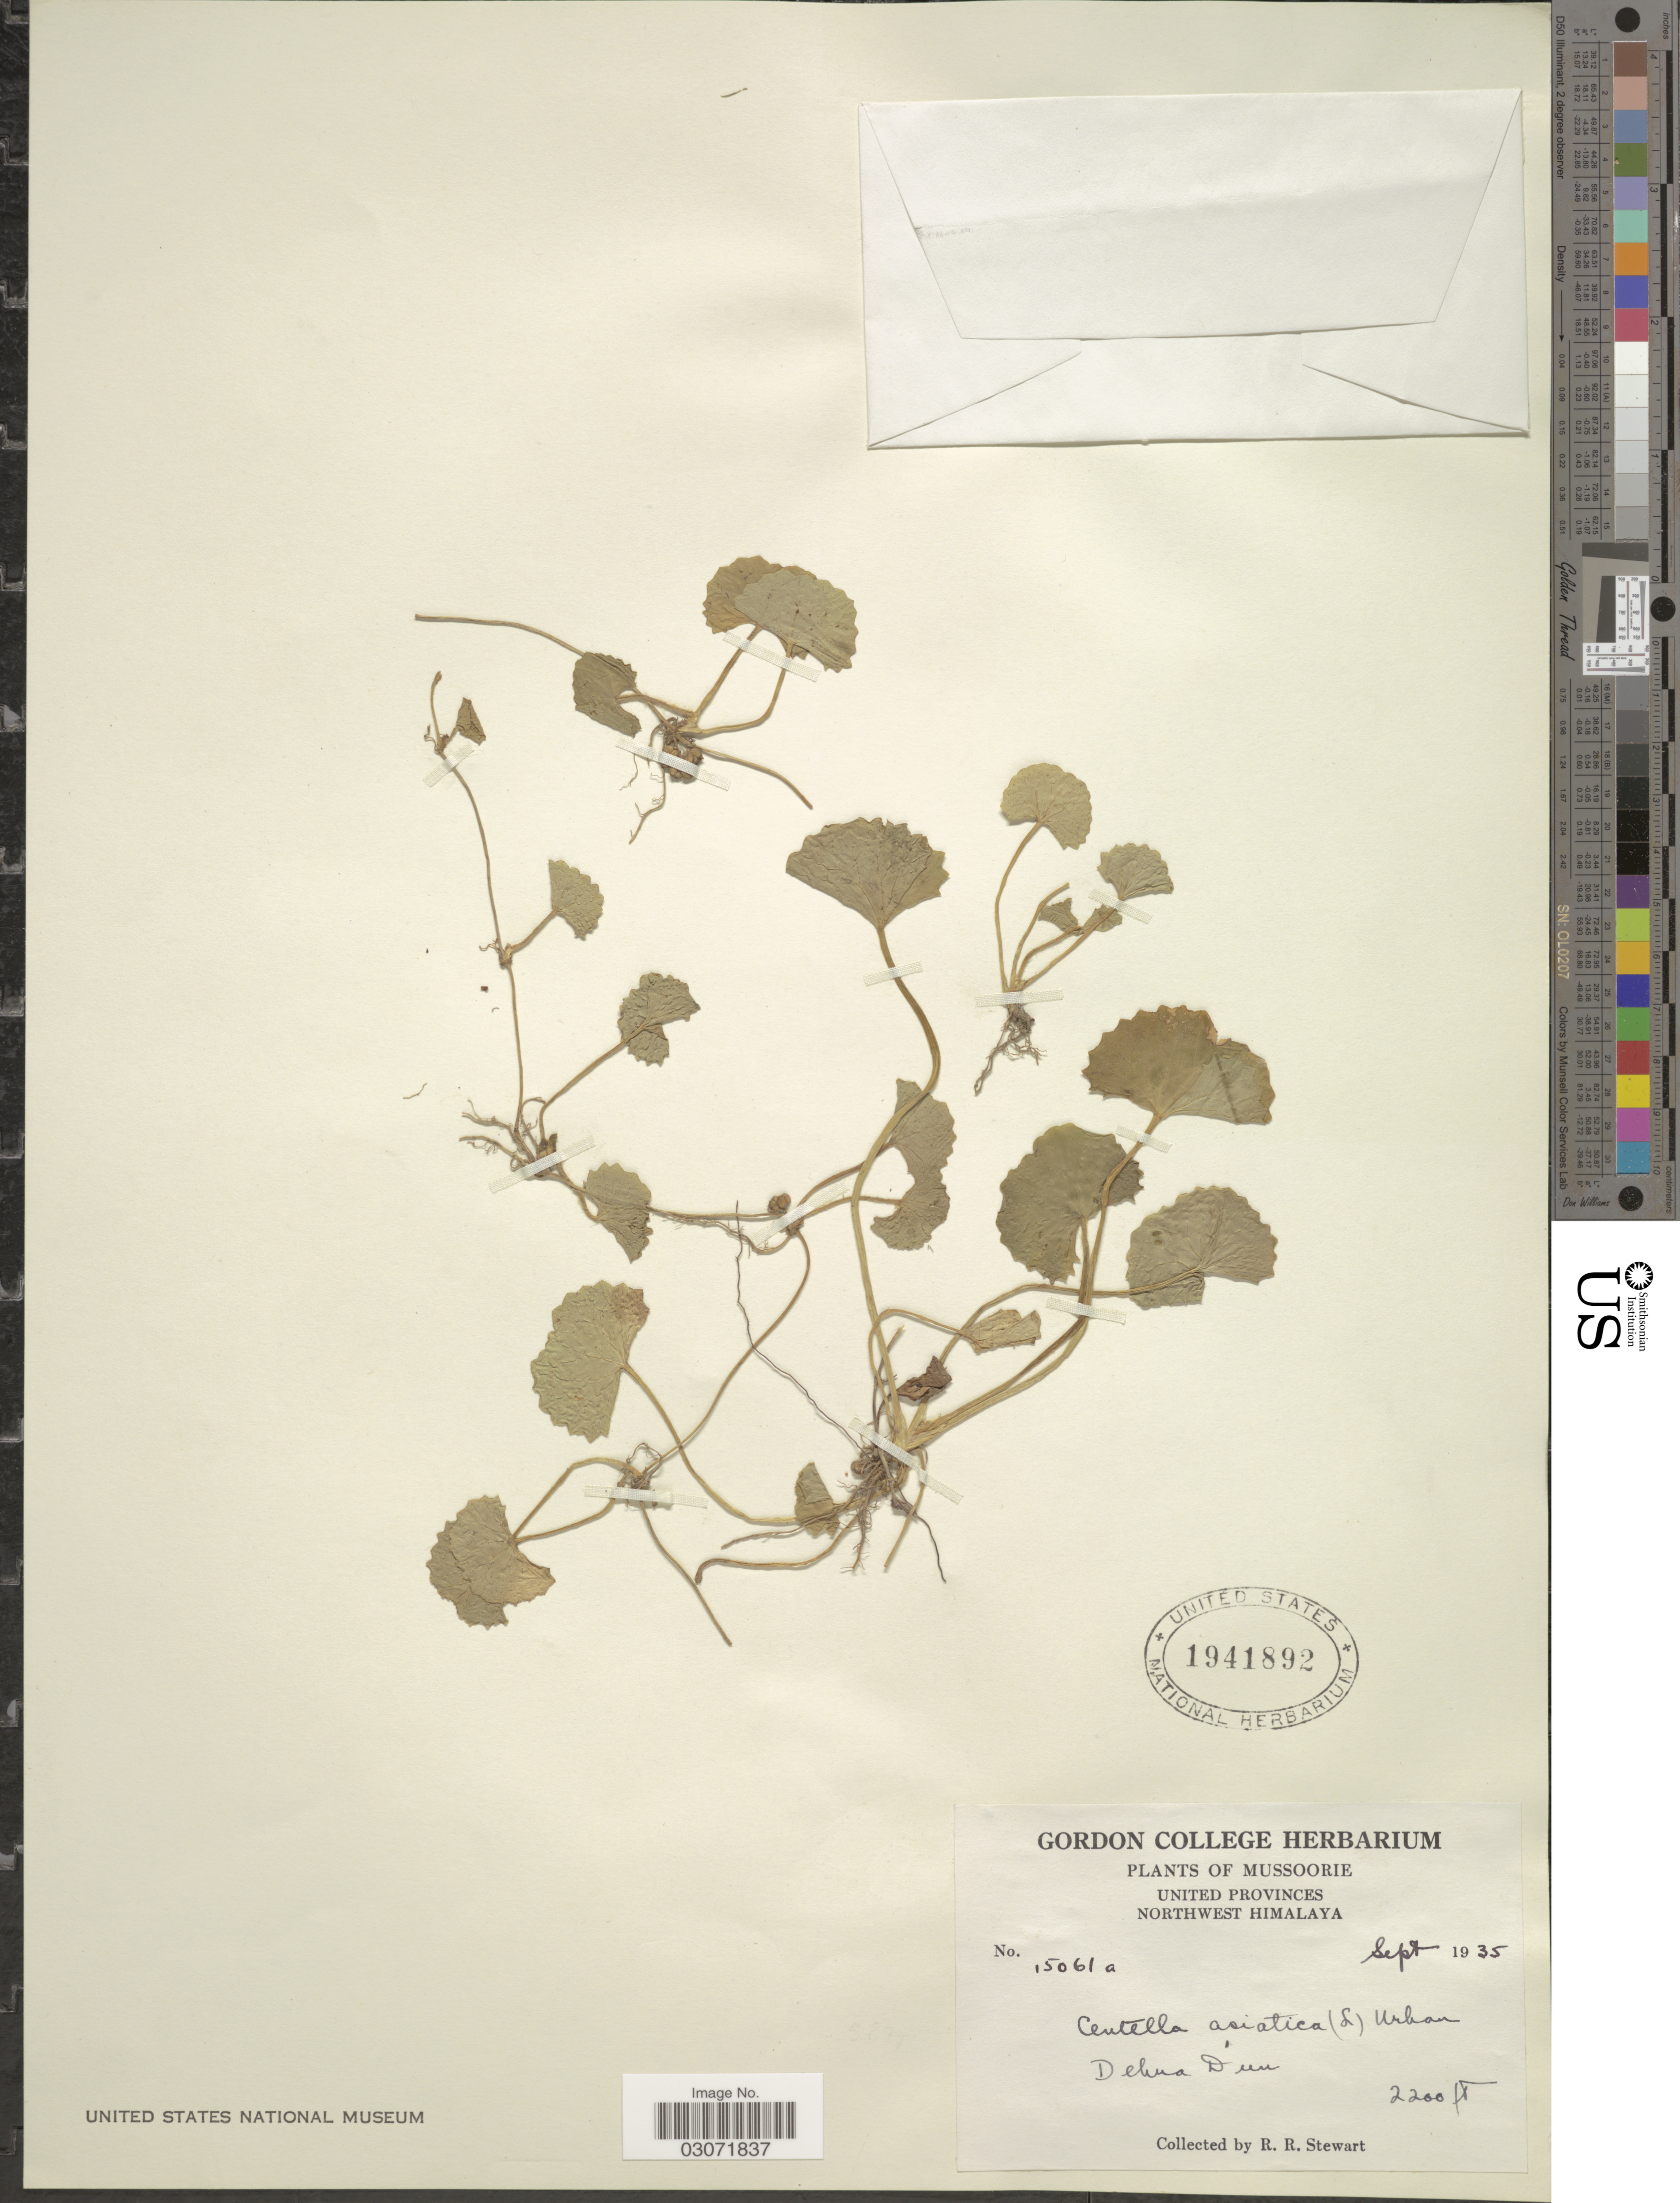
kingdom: Plantae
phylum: Tracheophyta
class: Magnoliopsida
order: Apiales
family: Apiaceae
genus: Centella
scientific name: Centella asiatica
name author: (L.) Urb.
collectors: R. Stewart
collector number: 15061a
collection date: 1935-09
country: India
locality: Mussoorie, United Provinces. Northwest Himalaya. Dehra Dun.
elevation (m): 671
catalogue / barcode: US 1941892